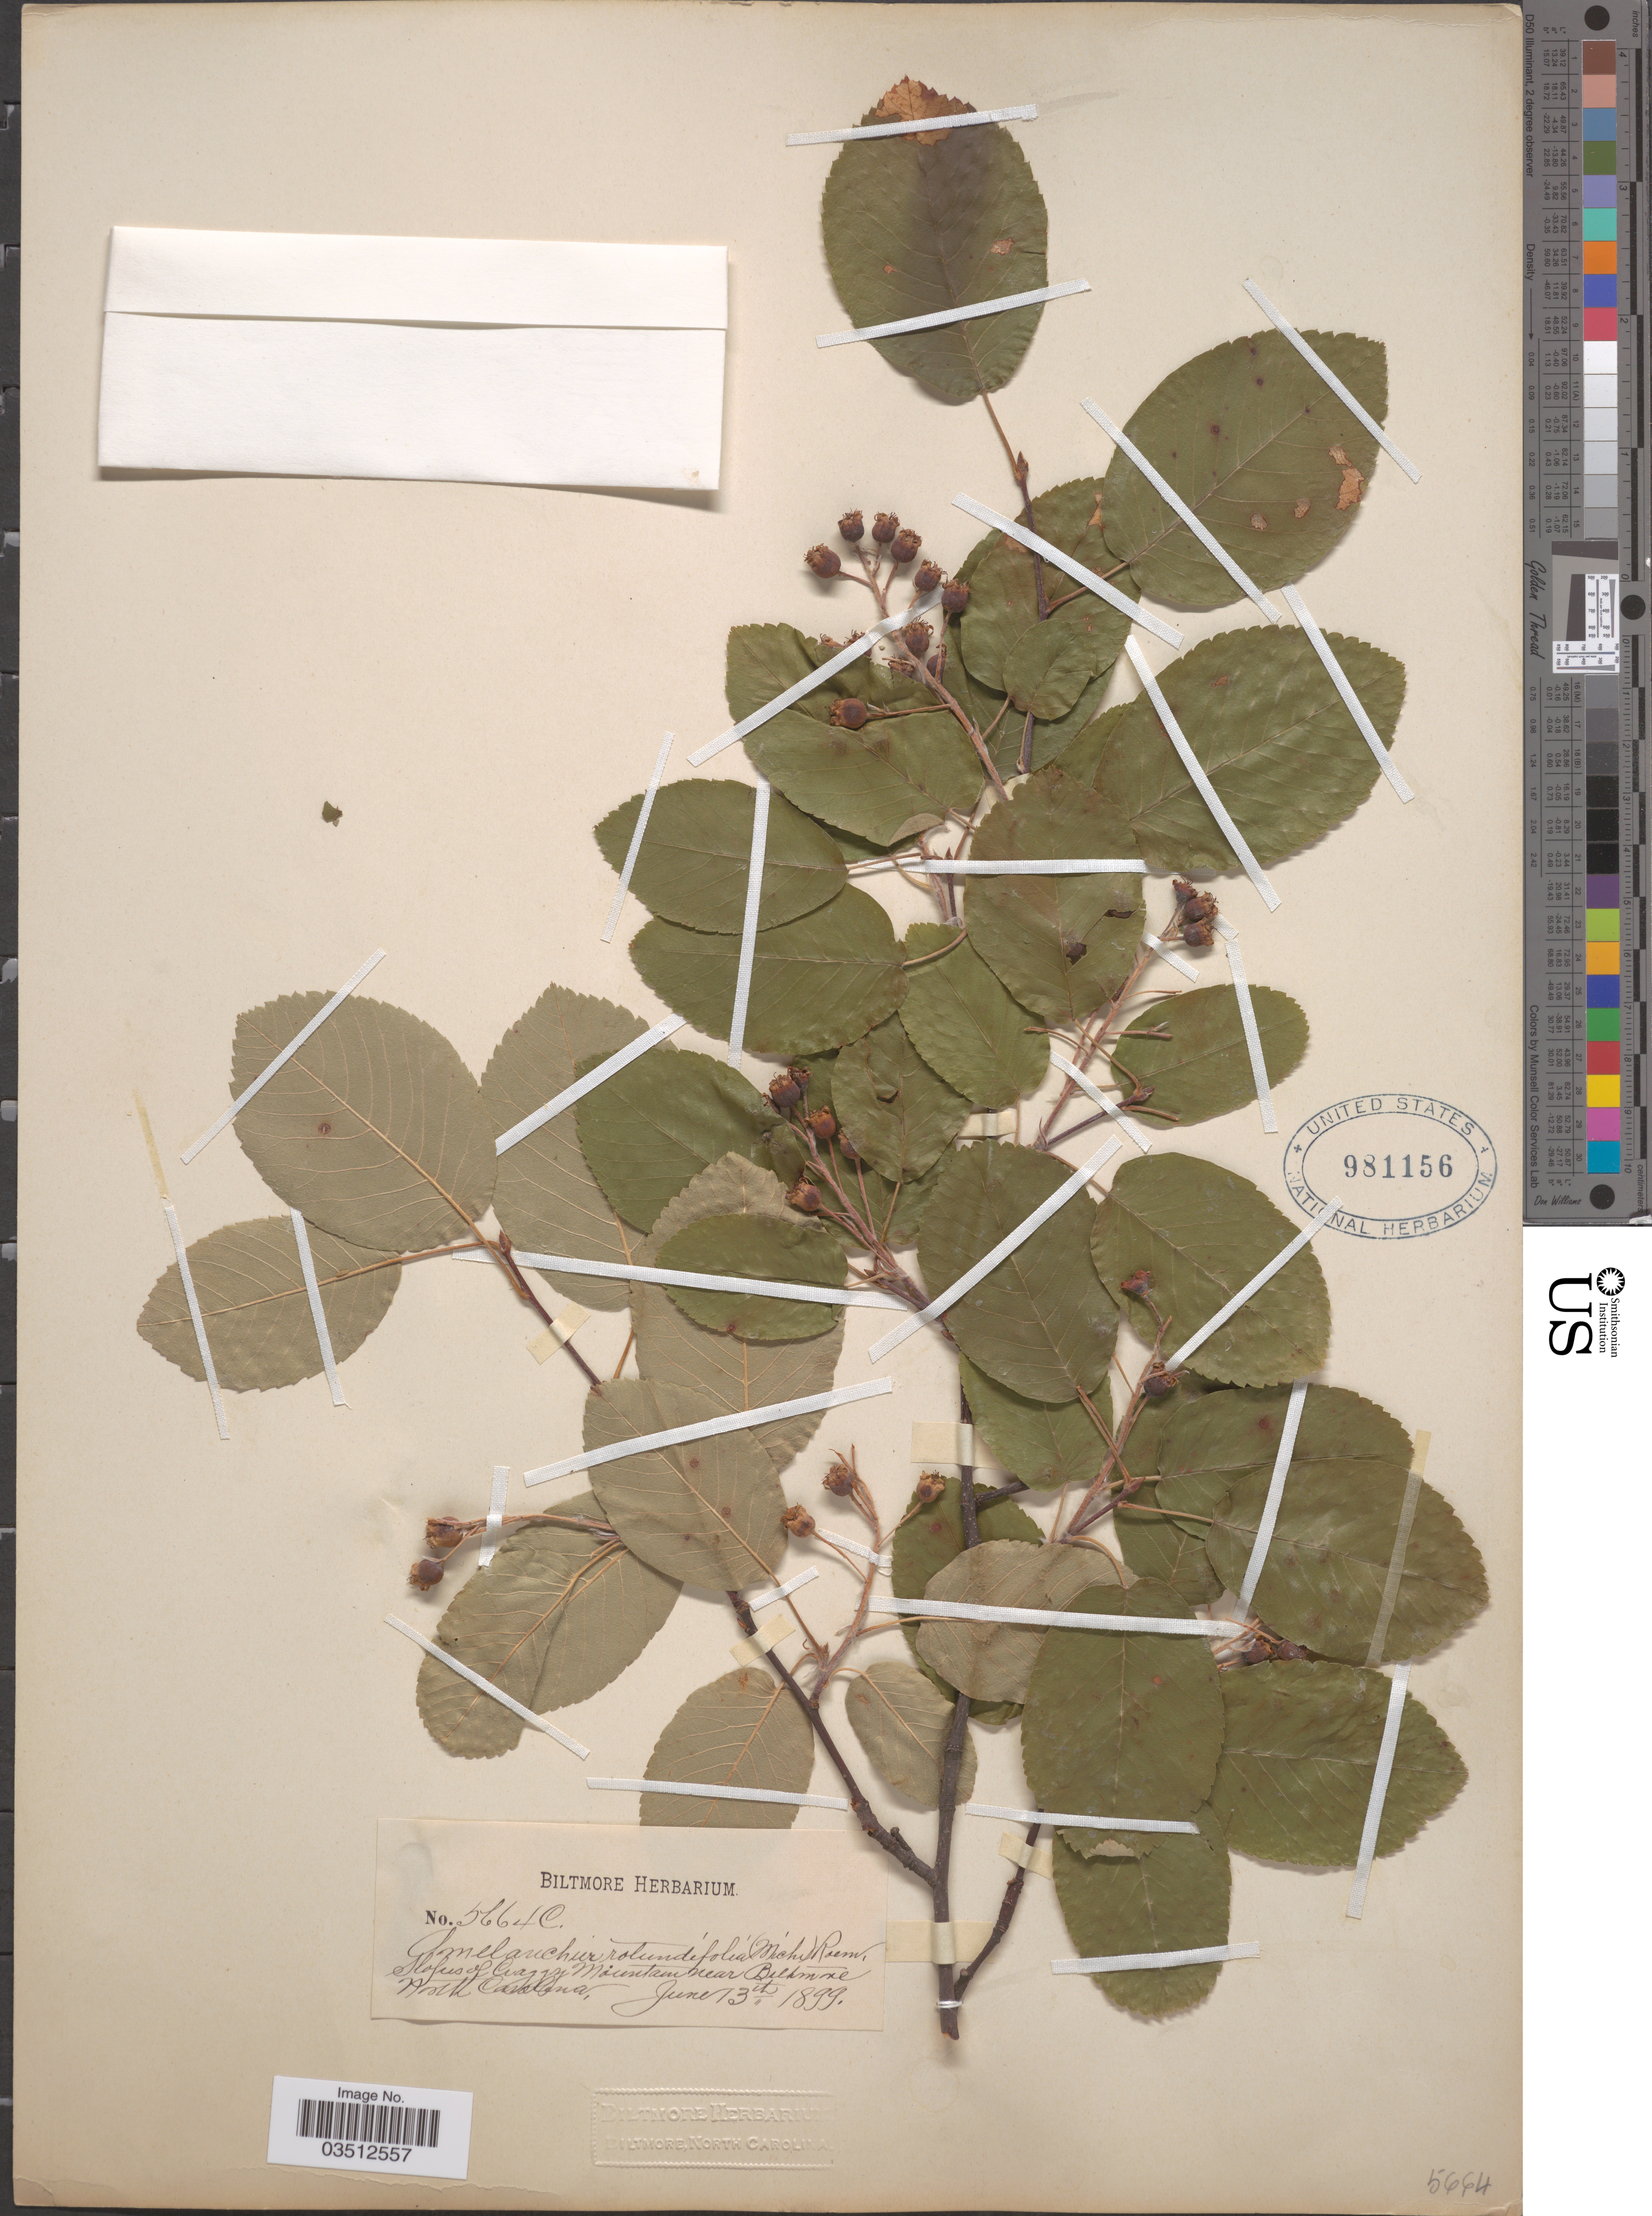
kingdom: Plantae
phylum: Tracheophyta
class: Magnoliopsida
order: Rosales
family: Rosaceae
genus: Amelanchier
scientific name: Amelanchier rotundifolia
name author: Dum. Cours.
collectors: ex herb. Biltmore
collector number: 5664C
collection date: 1899-06-13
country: United States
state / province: North Carolina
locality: Slopes of Craggy Mountain near Biltmore.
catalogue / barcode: US 981156